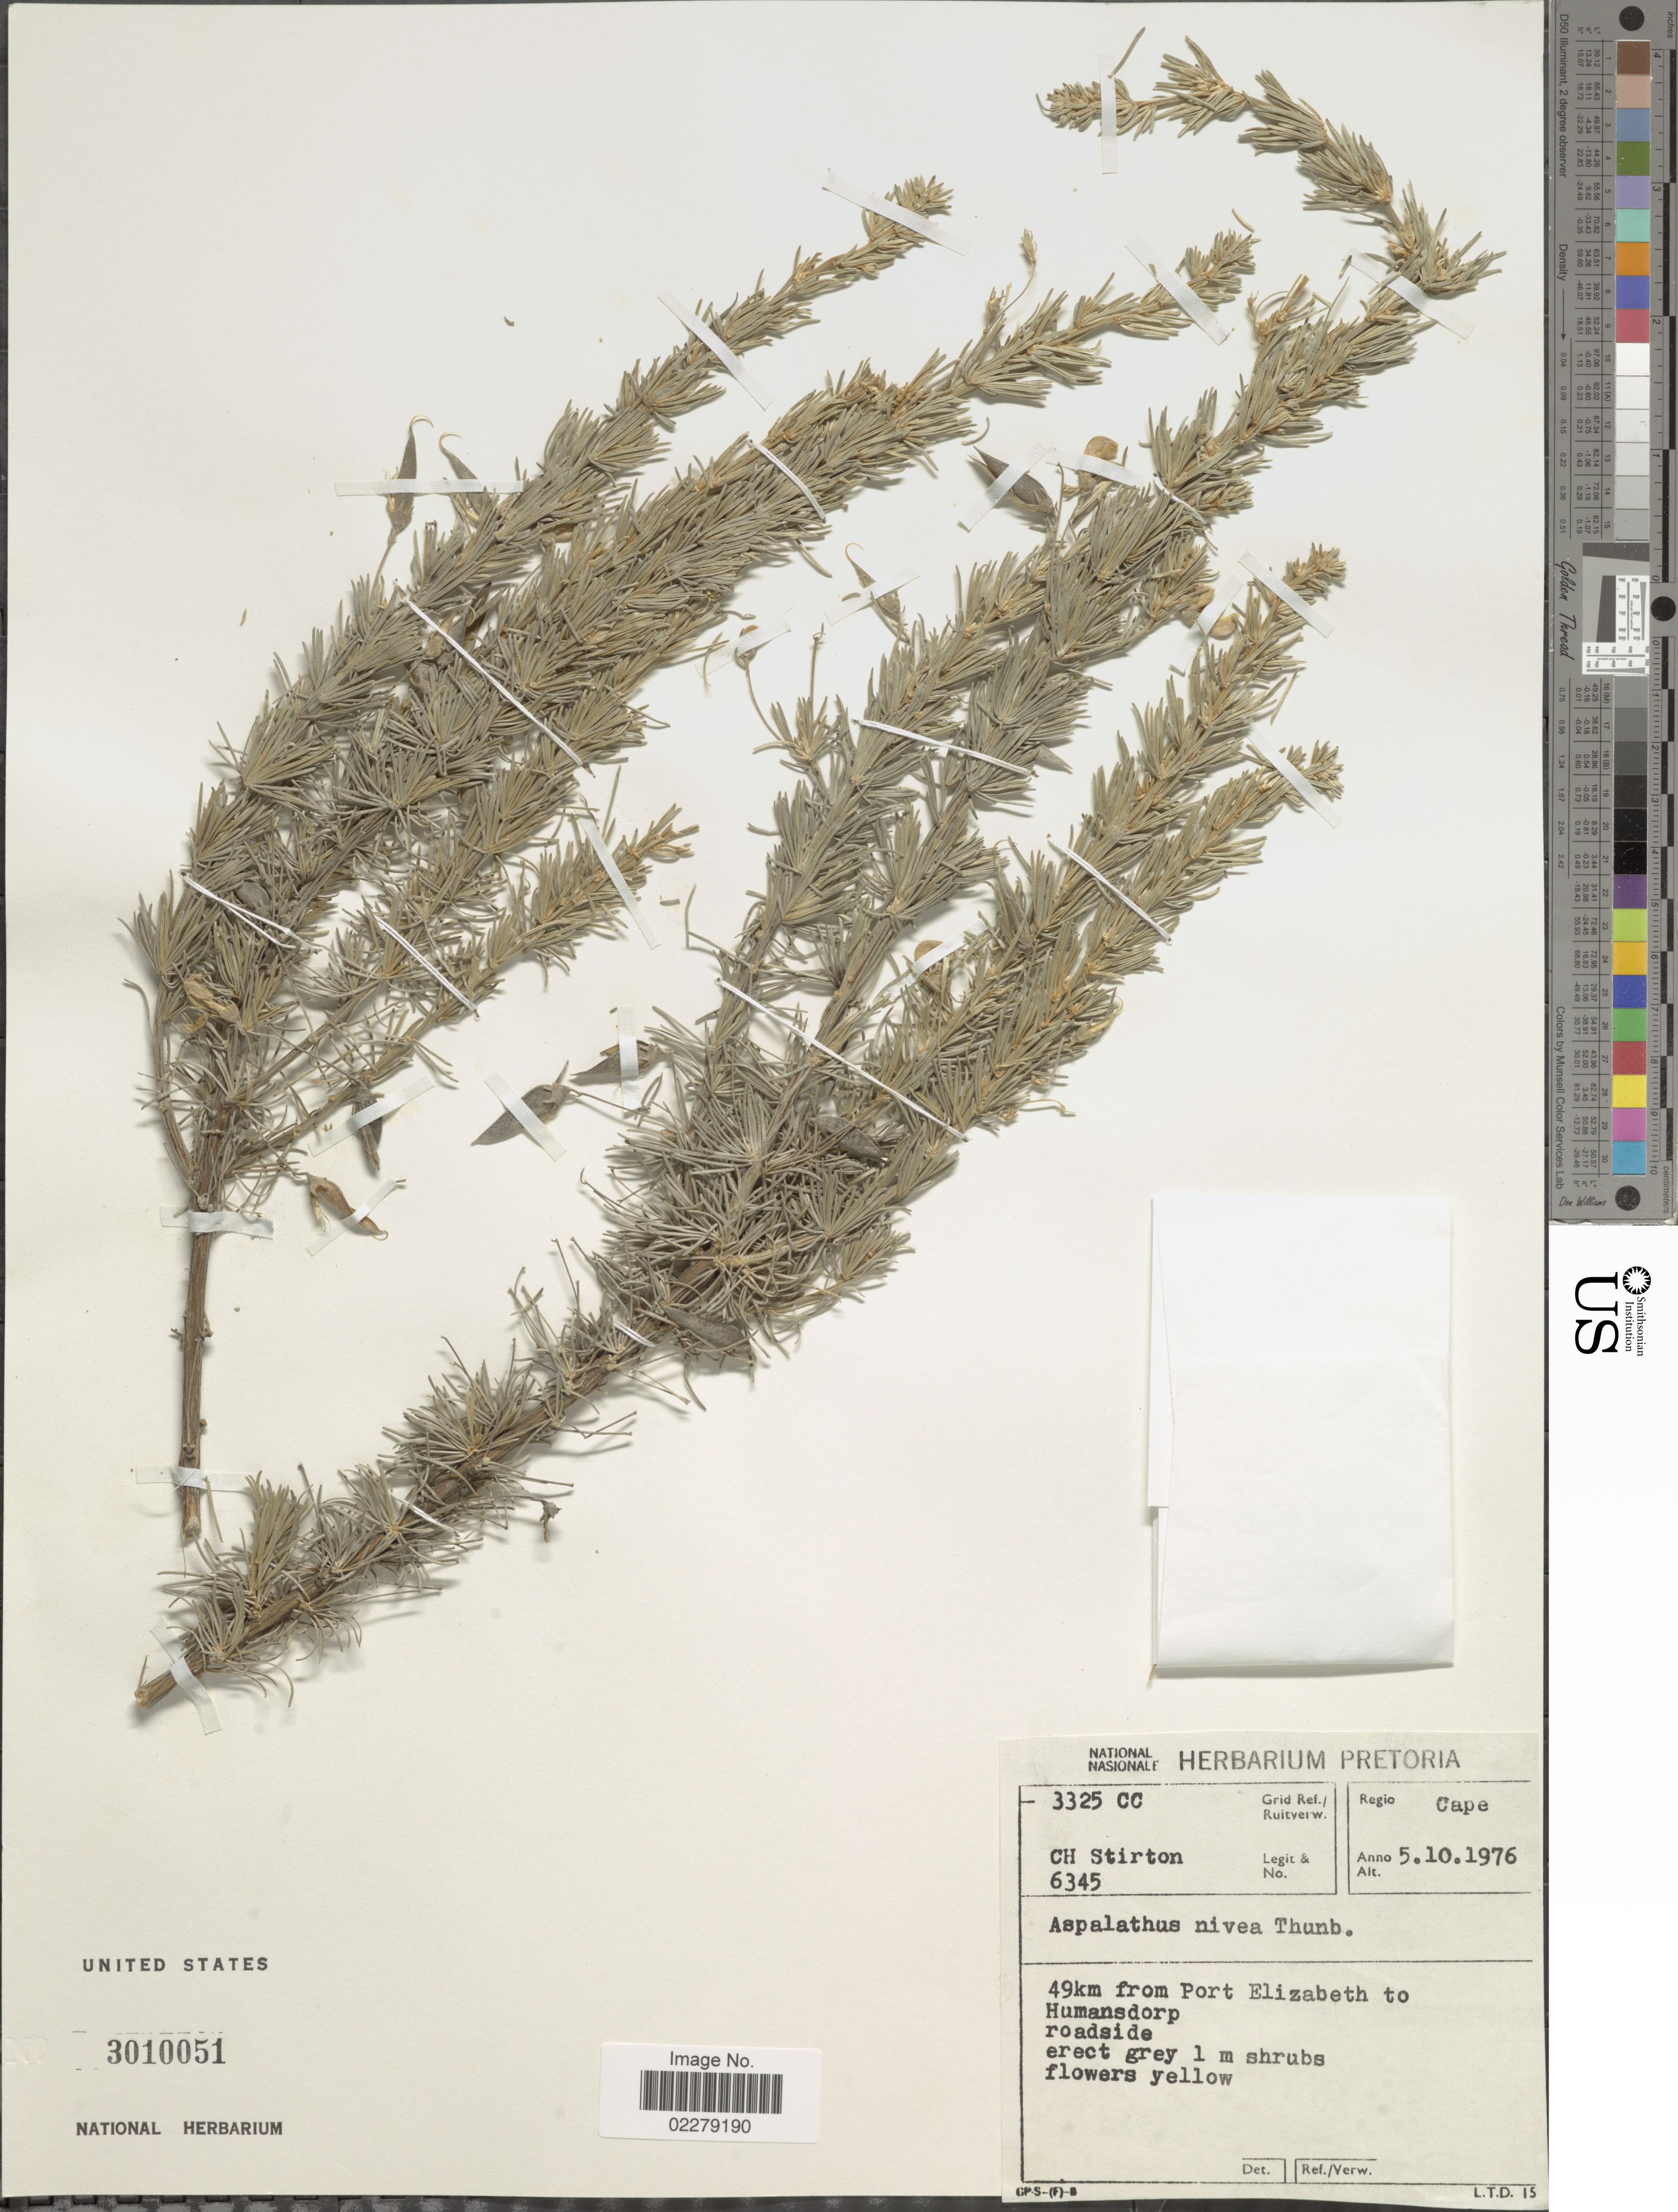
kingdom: Plantae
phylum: Tracheophyta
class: Magnoliopsida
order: Fabales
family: Fabaceae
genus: Aspalathus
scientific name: Aspalathus nivea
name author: Thunb.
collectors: C. H. Stirton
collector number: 6345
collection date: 1976-10-05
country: South Africa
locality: Regio Cape. 49 km from Port Elizabeth to Humansdorp roadside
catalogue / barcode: US 3010051